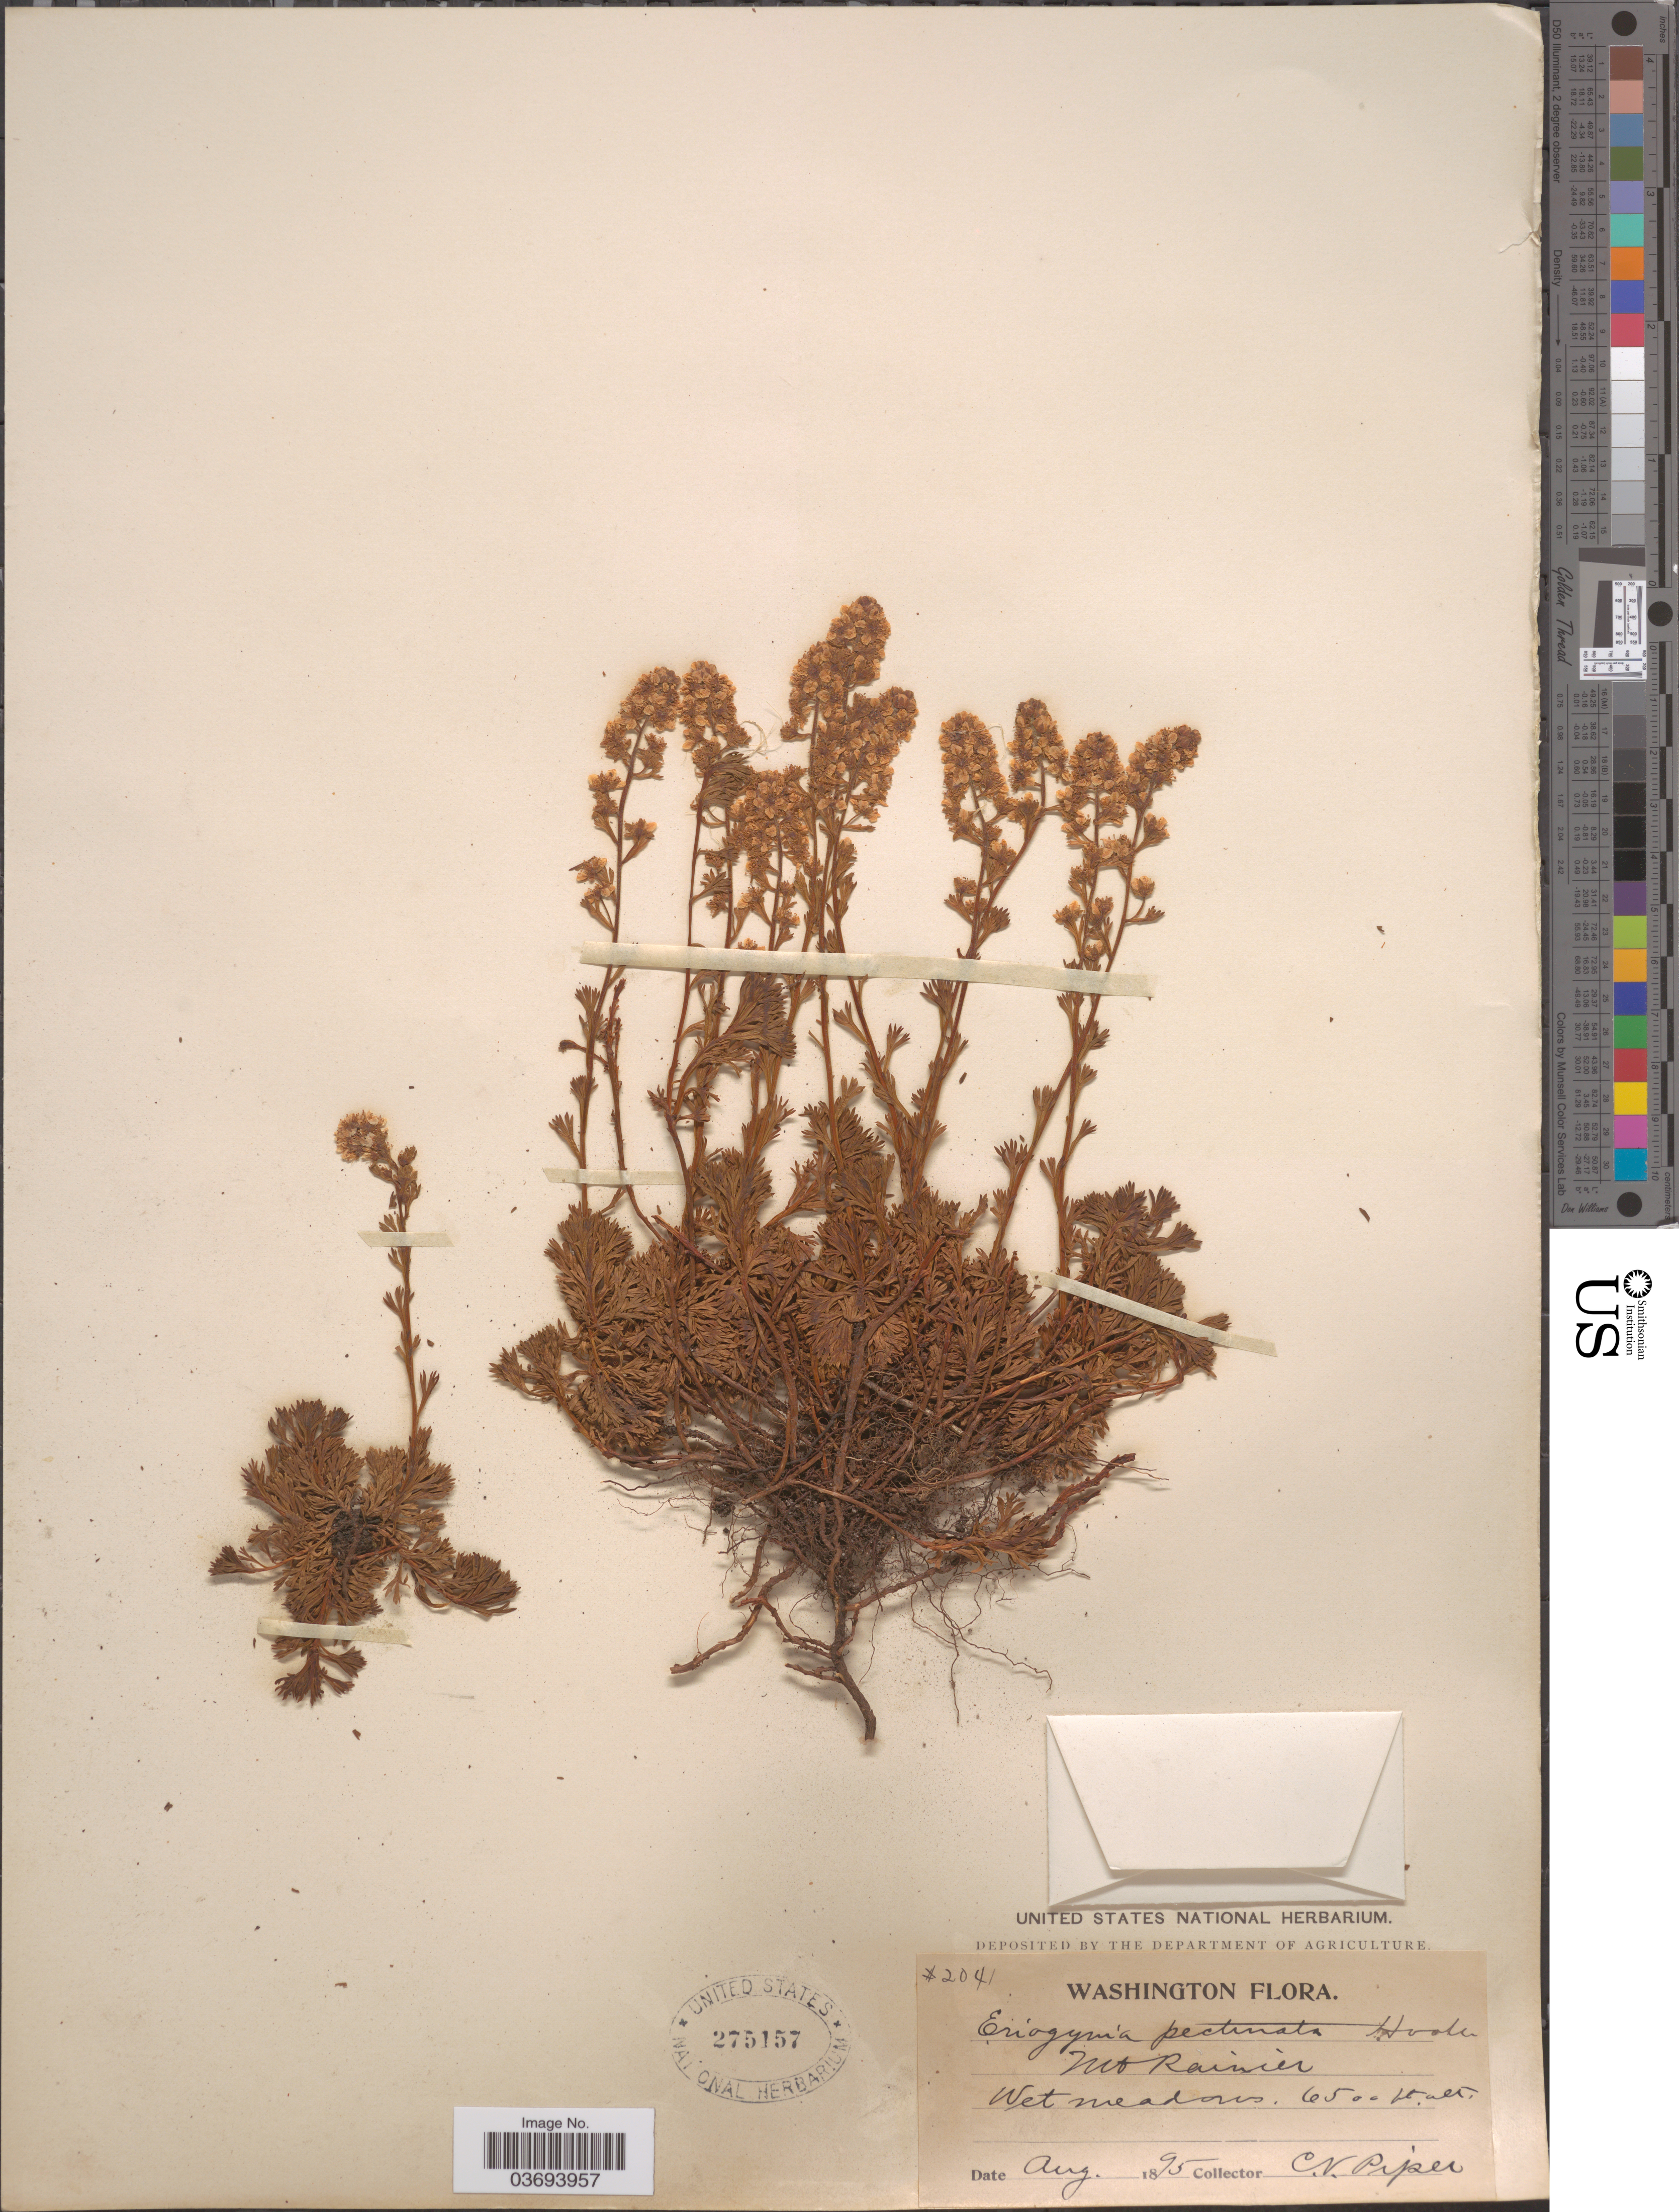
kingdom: Plantae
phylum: Tracheophyta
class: Magnoliopsida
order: Rosales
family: Rosaceae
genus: Luetkea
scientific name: Luetkea pectinata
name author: (Pursh) Kuntze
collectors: C. V. Piper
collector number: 2041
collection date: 1895-08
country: United States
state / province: Washington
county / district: Pierce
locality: Mt Rainier.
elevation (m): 1981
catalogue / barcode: US 275157